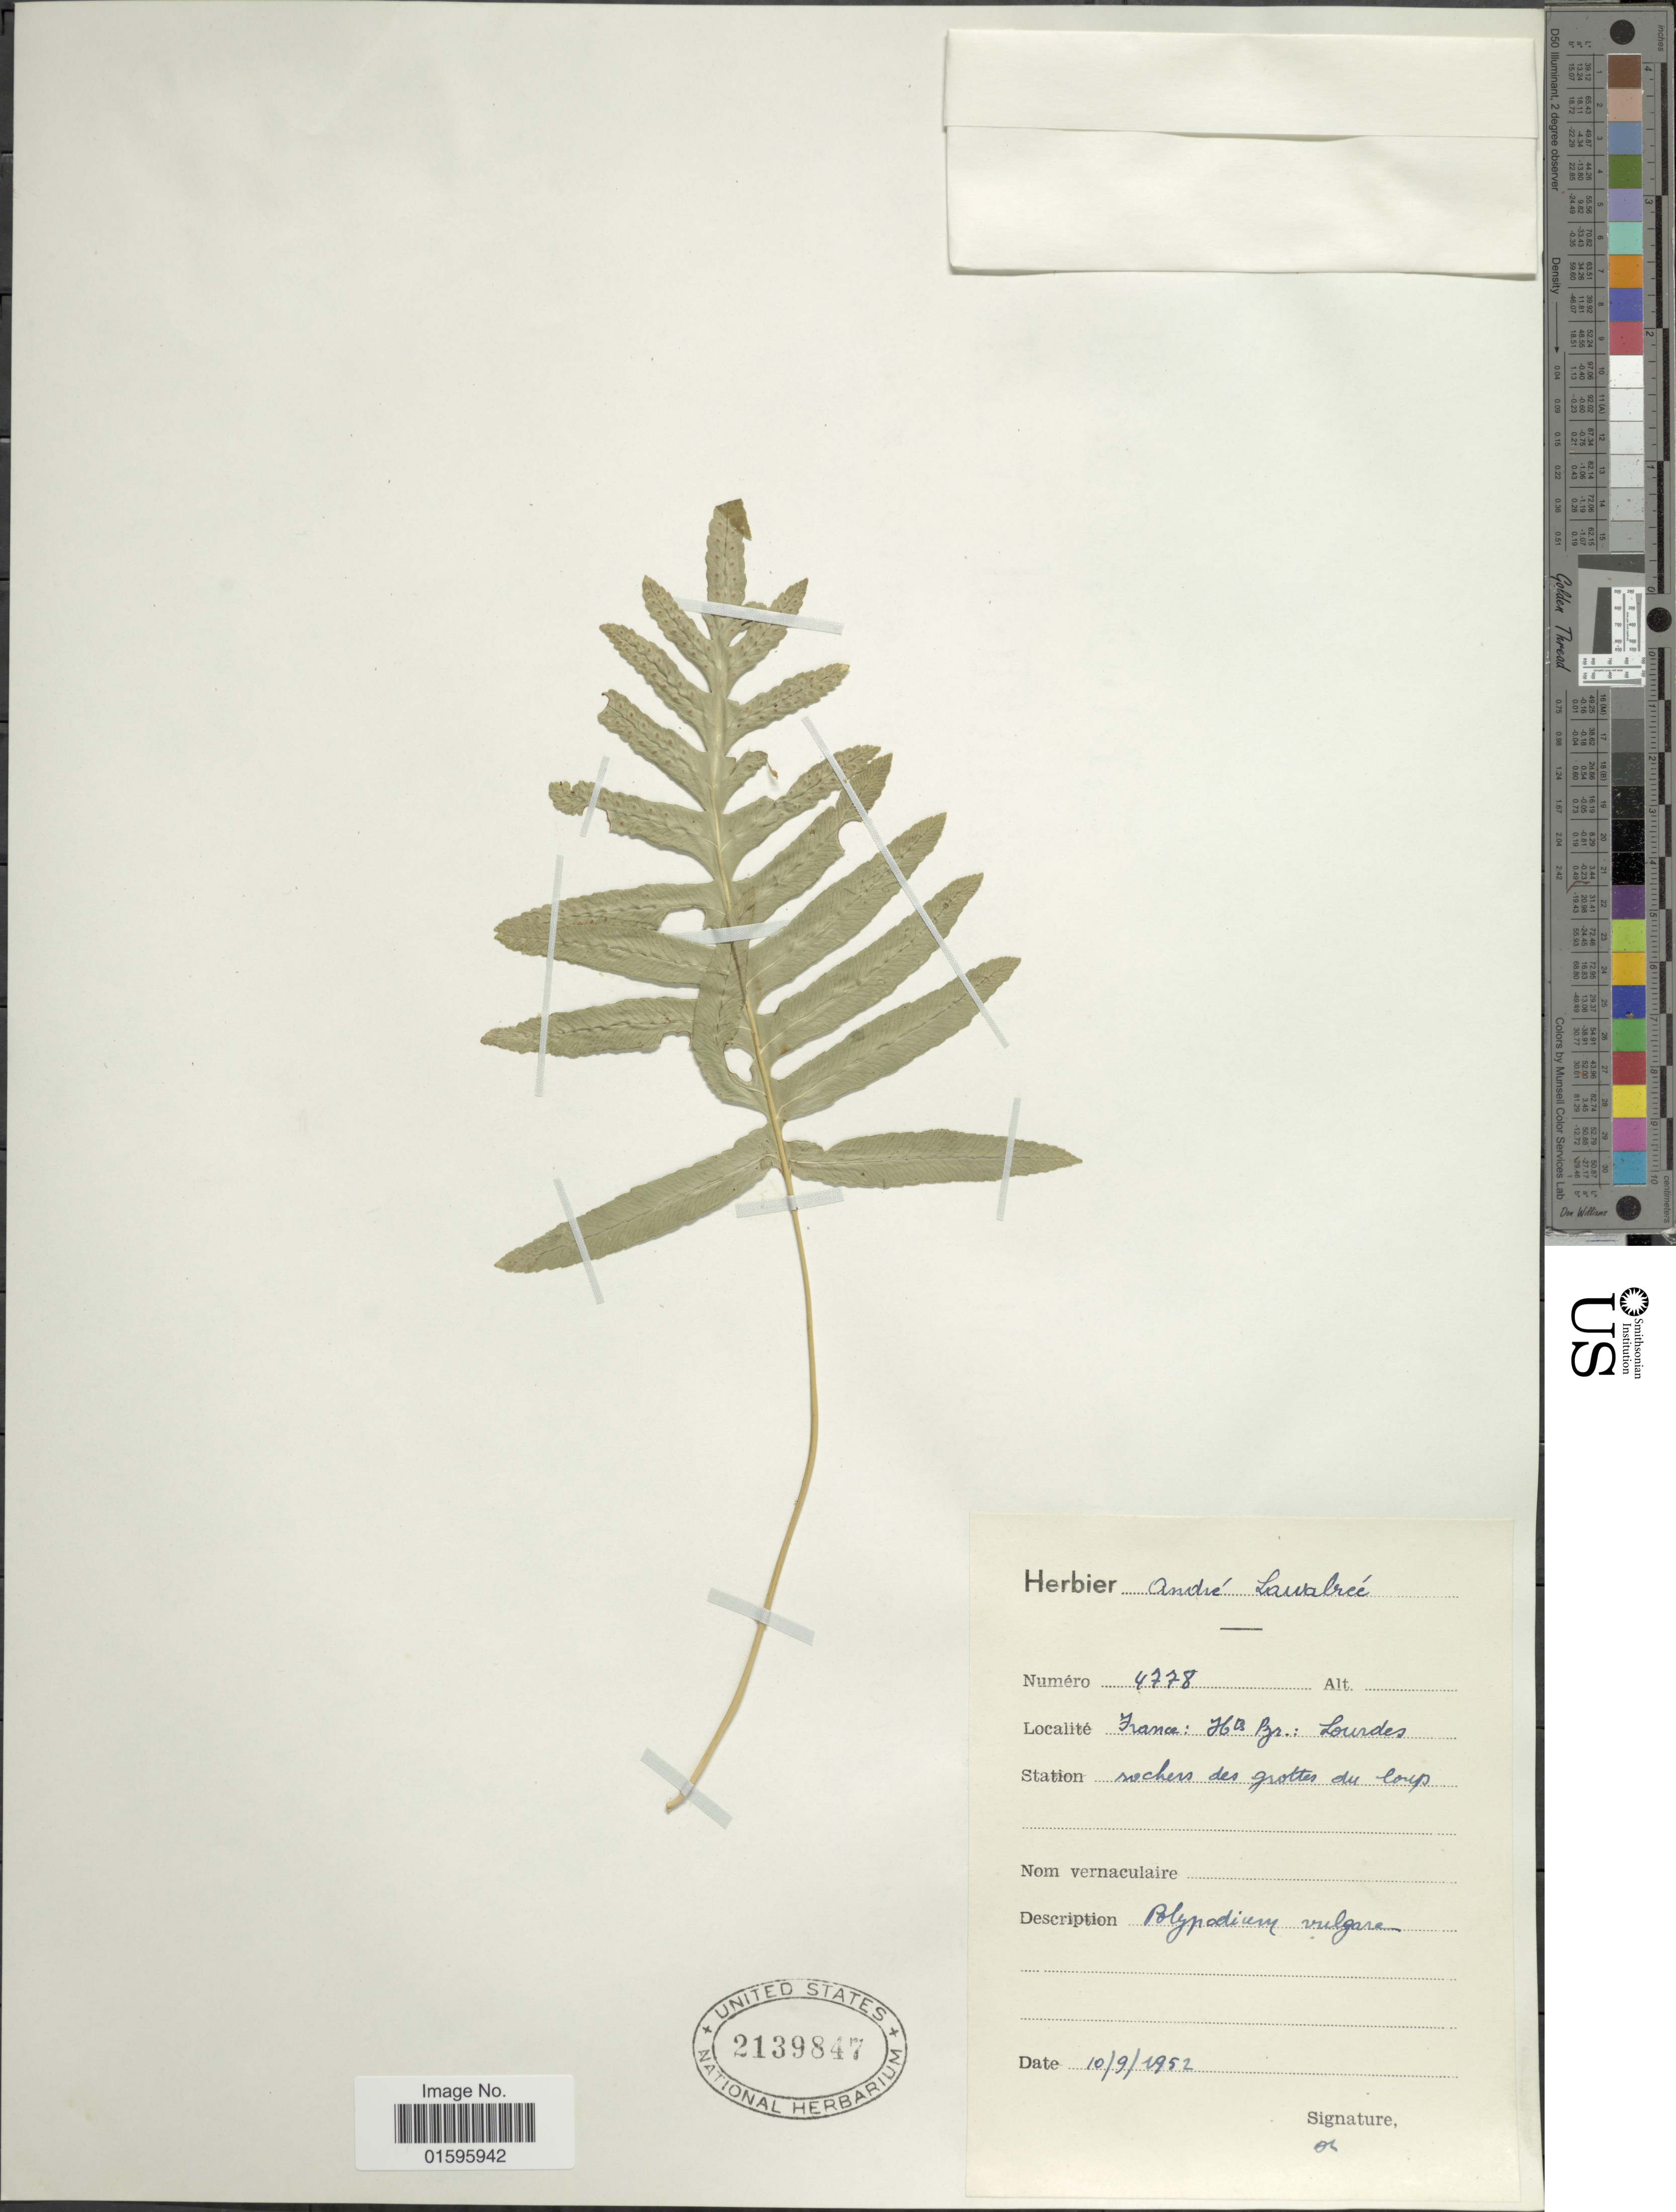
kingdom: Plantae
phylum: Tracheophyta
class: Polypodiopsida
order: Polypodiales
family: Polypodiaceae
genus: Polypodium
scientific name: Polypodium australe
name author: Fée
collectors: ex herb. Andre Lawalree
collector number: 4778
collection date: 1952-09-10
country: France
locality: France: H [illegible text] Pjr.: Lourdes [interpreted]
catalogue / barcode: US 2139847